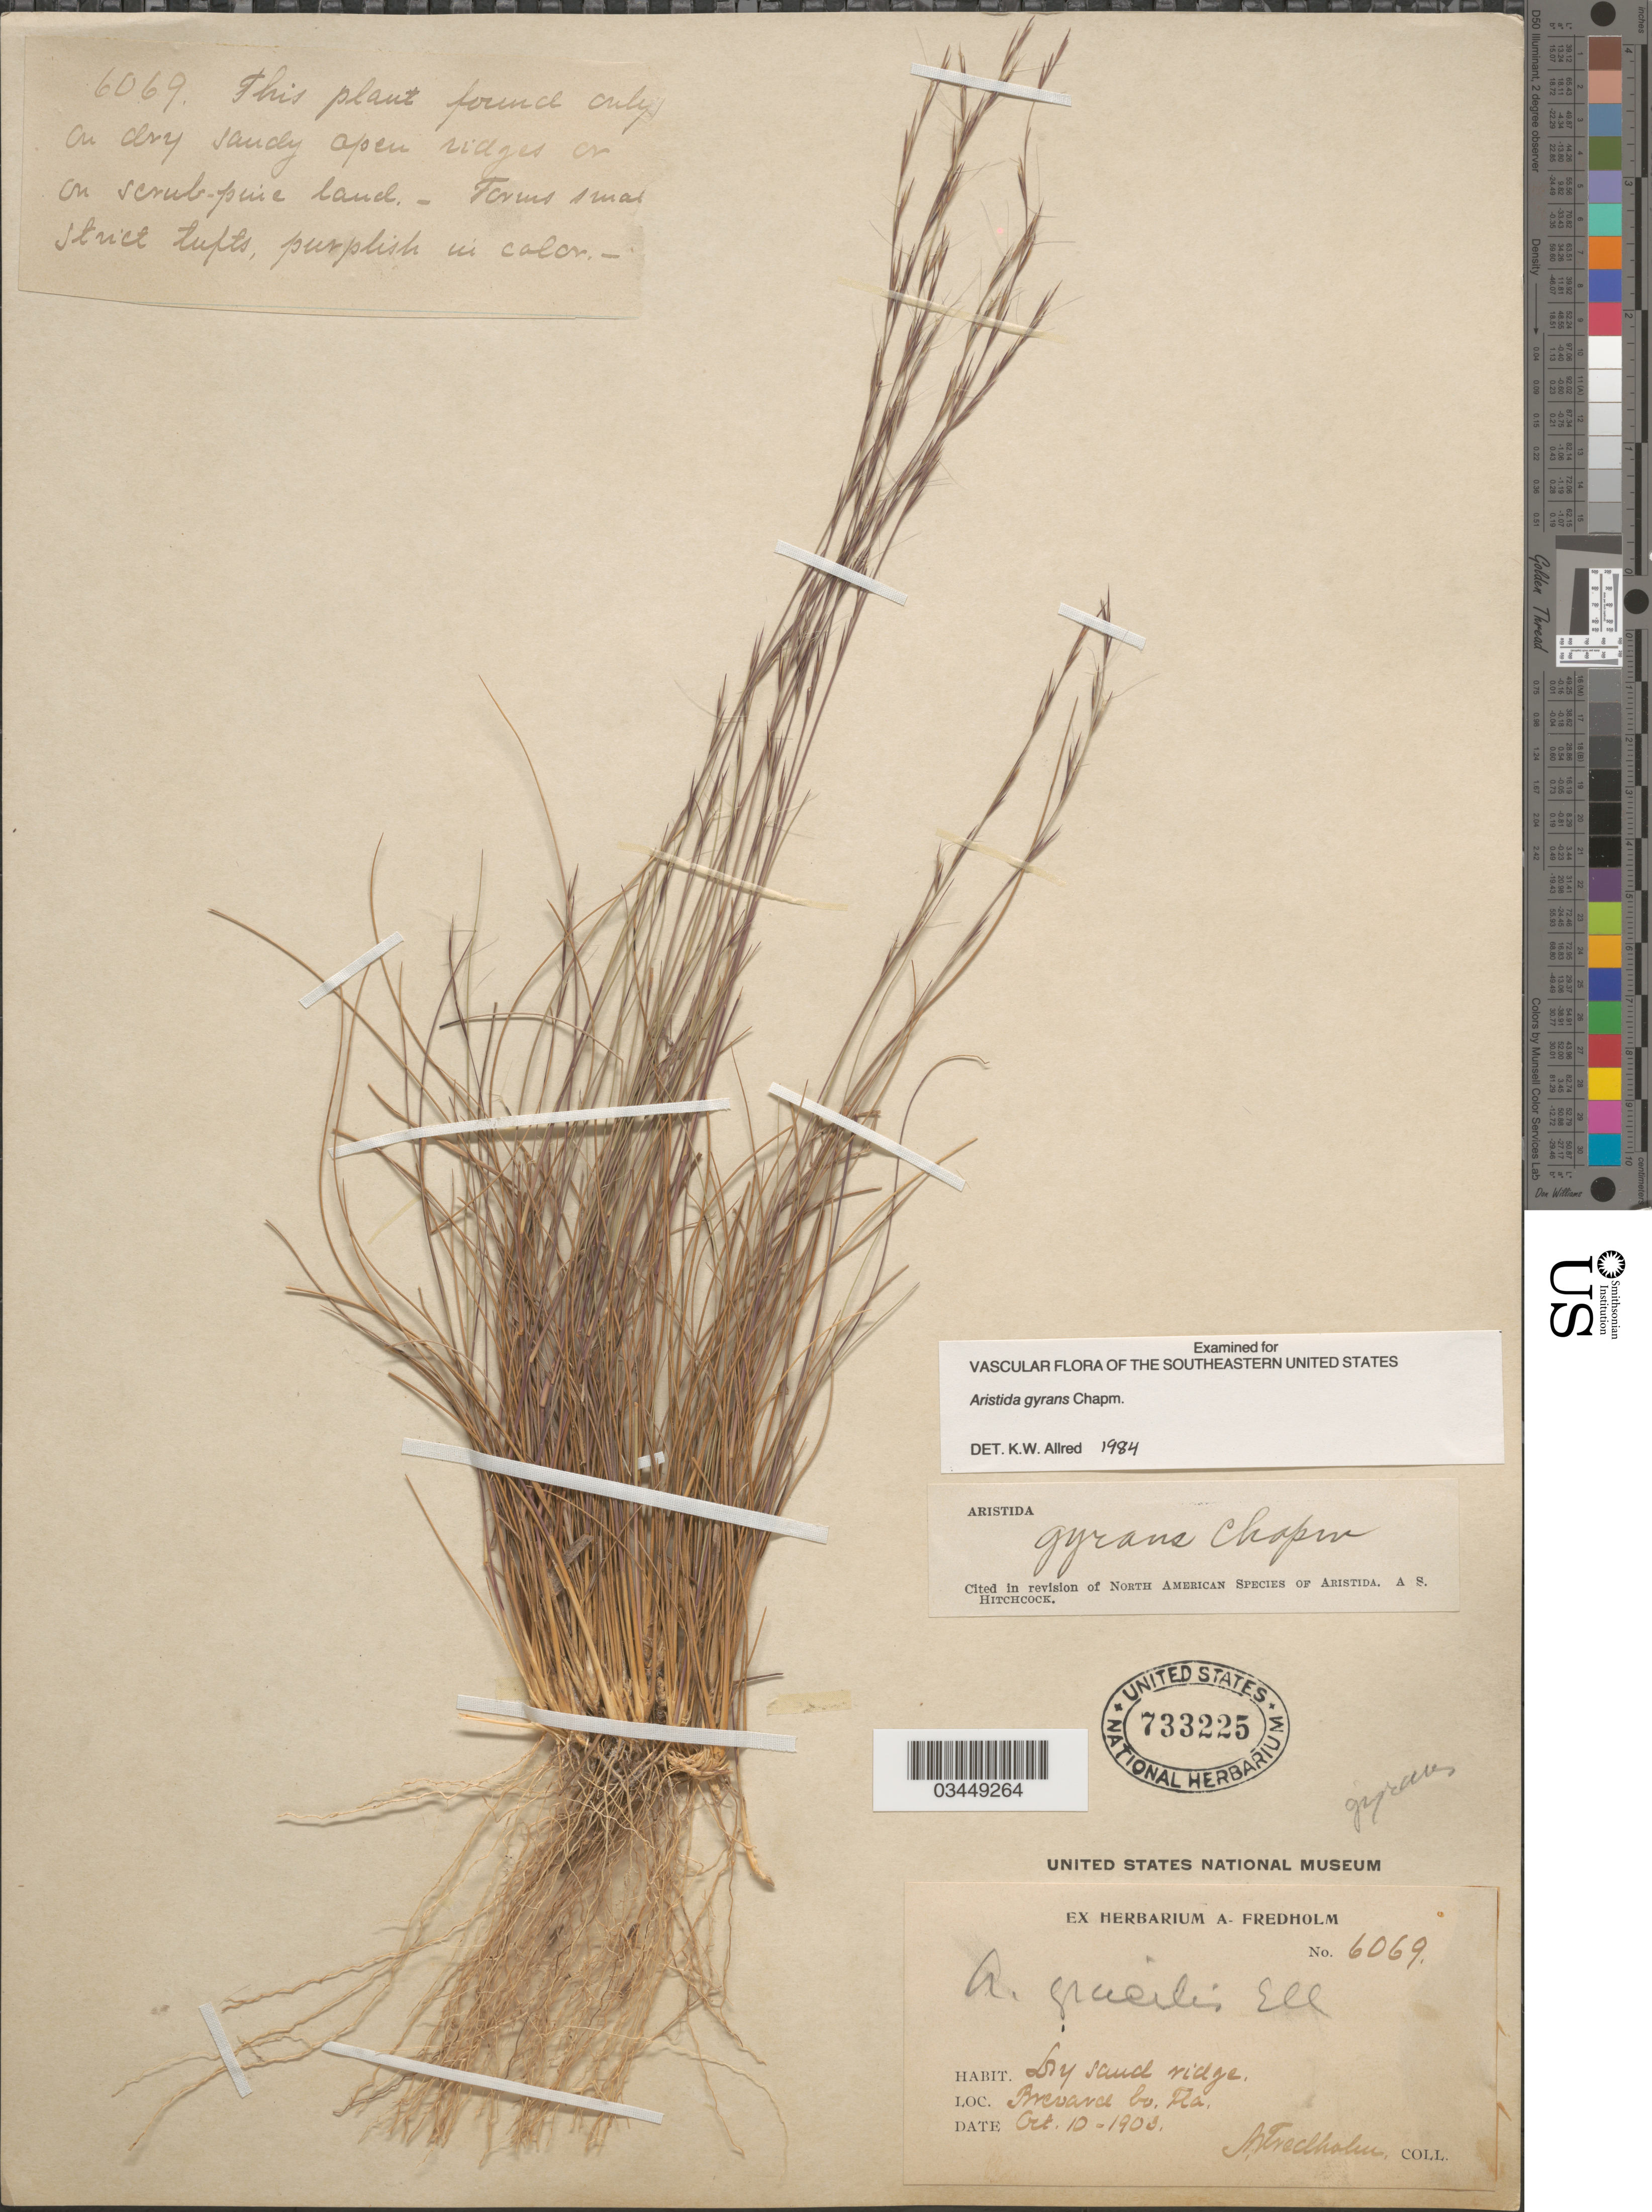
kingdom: Plantae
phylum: Tracheophyta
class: Liliopsida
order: Poales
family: Poaceae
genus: Aristida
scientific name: Aristida gyrans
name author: Chapm.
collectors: M. Treclholm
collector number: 6069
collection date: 1903-10-10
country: United States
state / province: Florida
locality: Dry sand ridges or on scrub-pine land. Brevard Co.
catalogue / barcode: US 733225